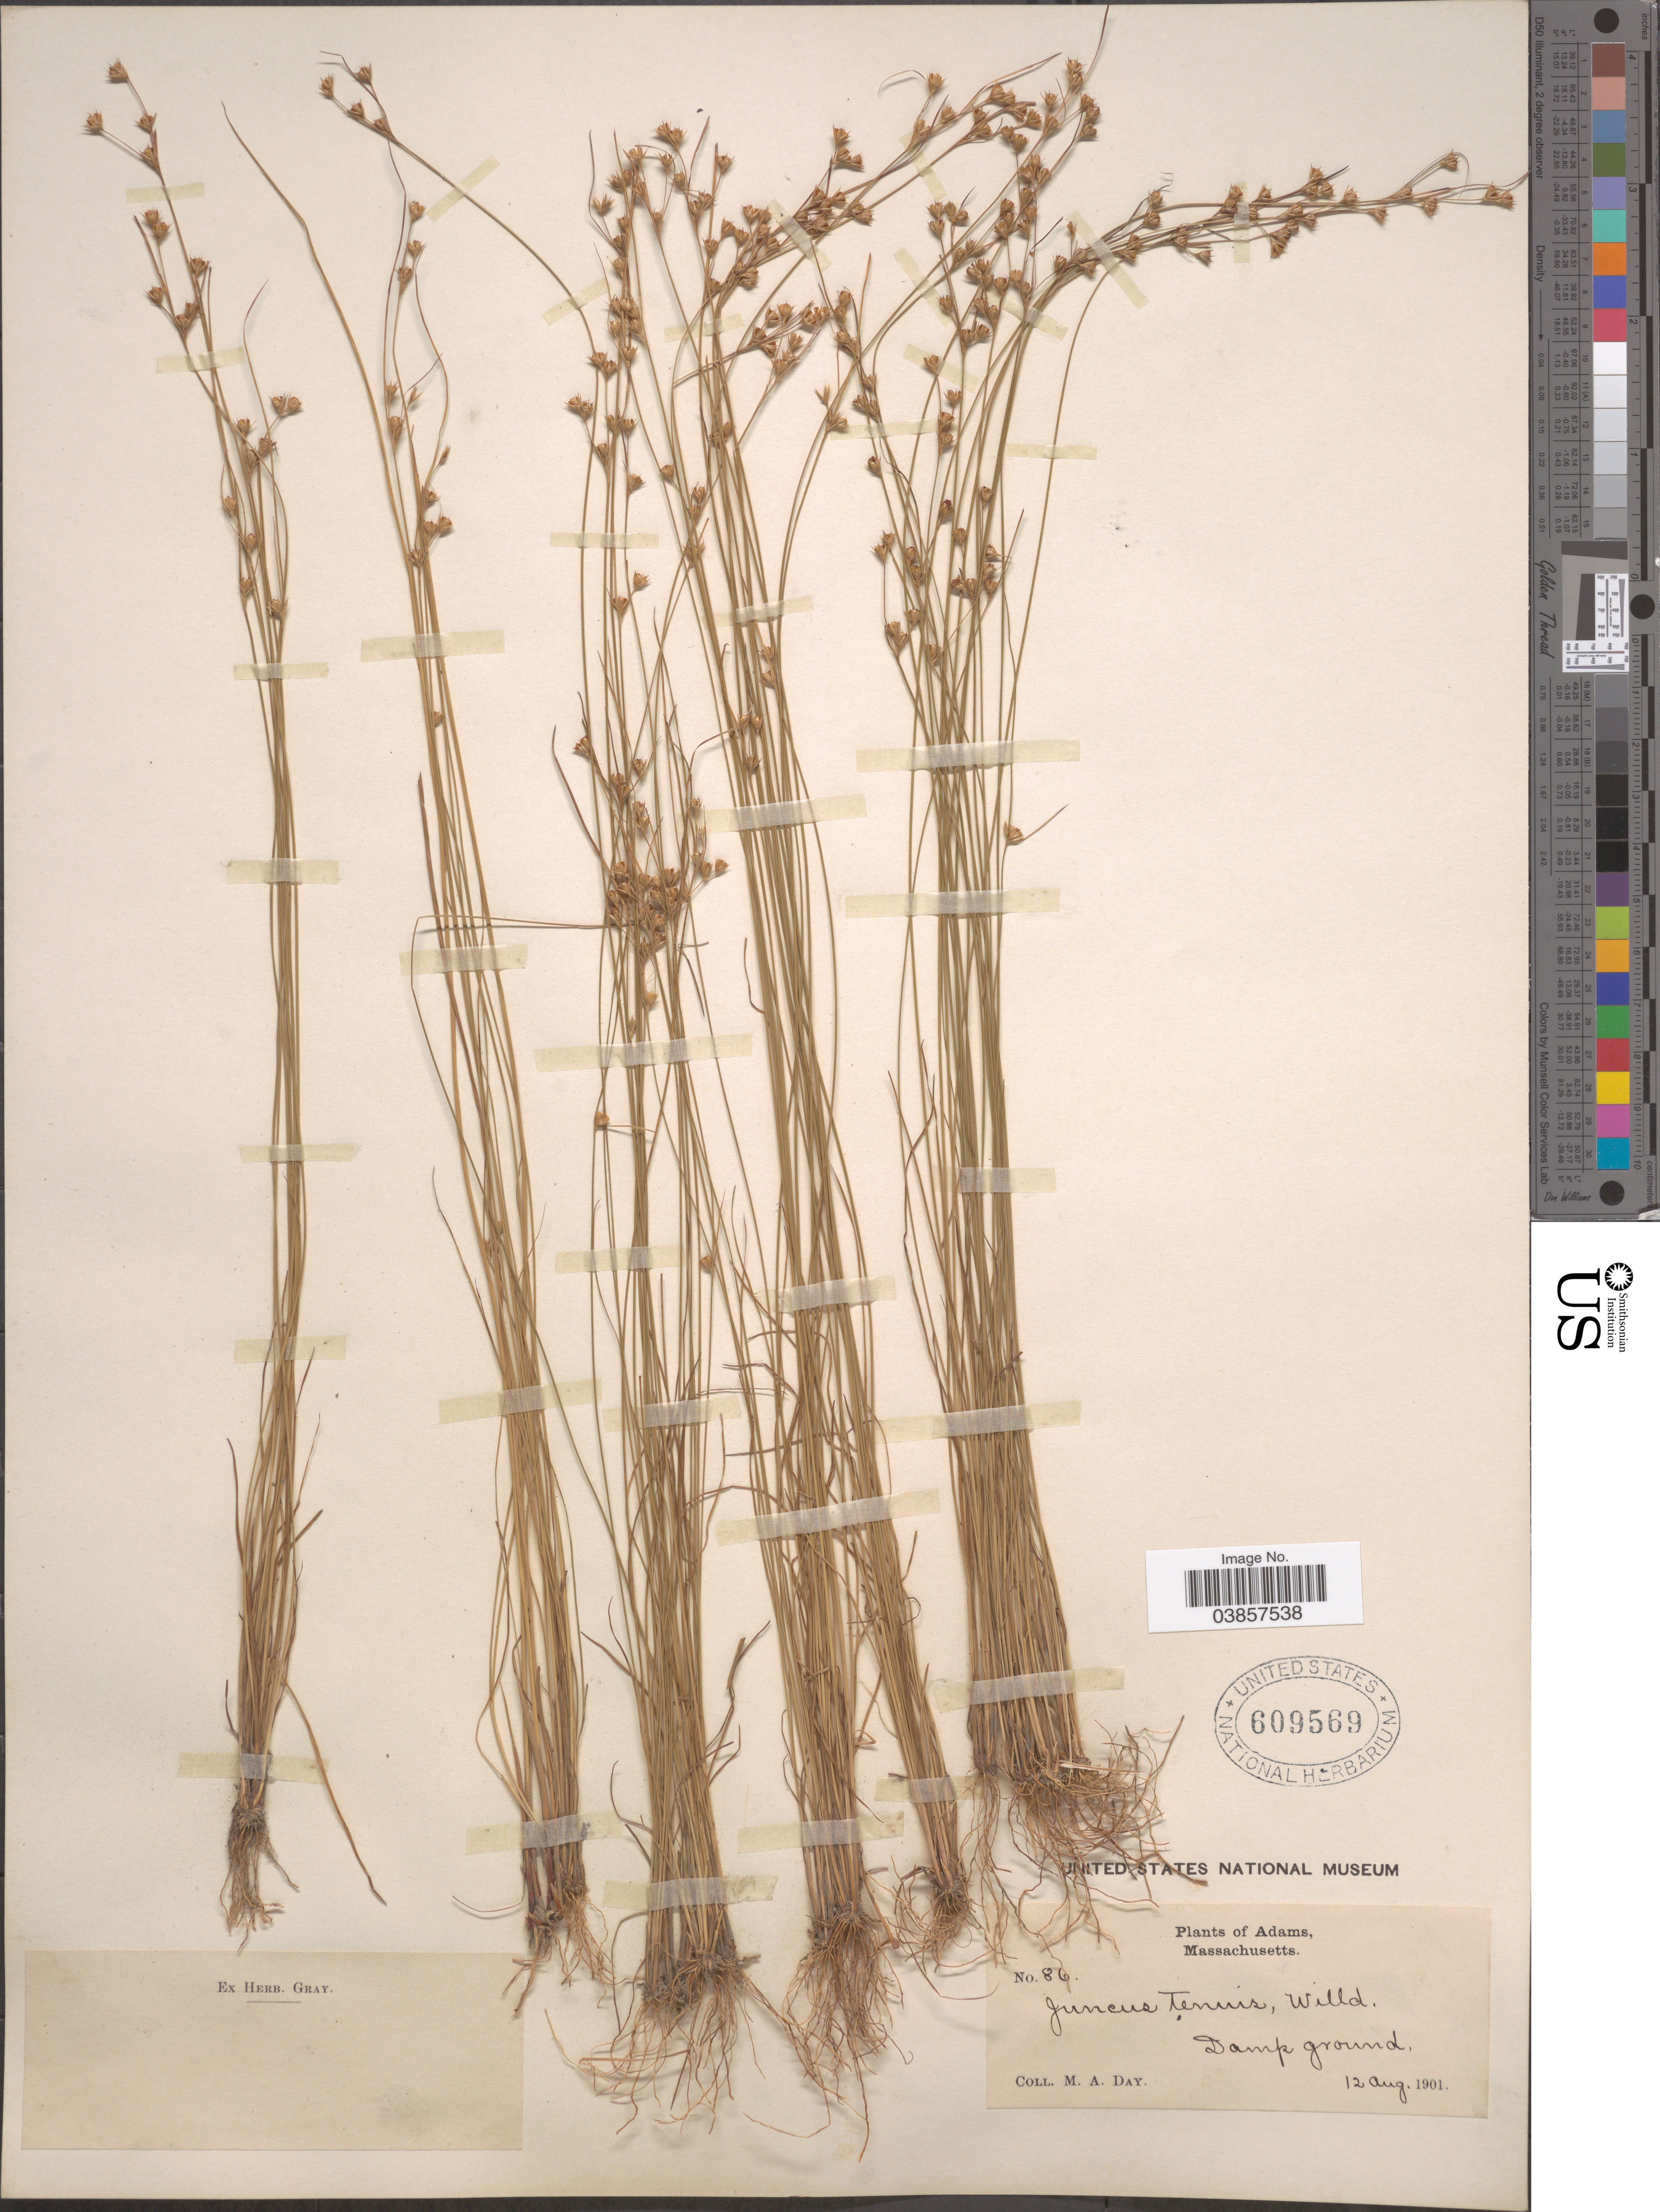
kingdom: Plantae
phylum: Tracheophyta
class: Liliopsida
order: Poales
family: Juncaceae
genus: Juncus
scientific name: Juncus tenuis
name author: Willd.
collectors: M. Day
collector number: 86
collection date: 1901-08-12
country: United States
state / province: Massachusetts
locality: Adams.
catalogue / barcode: US 609569